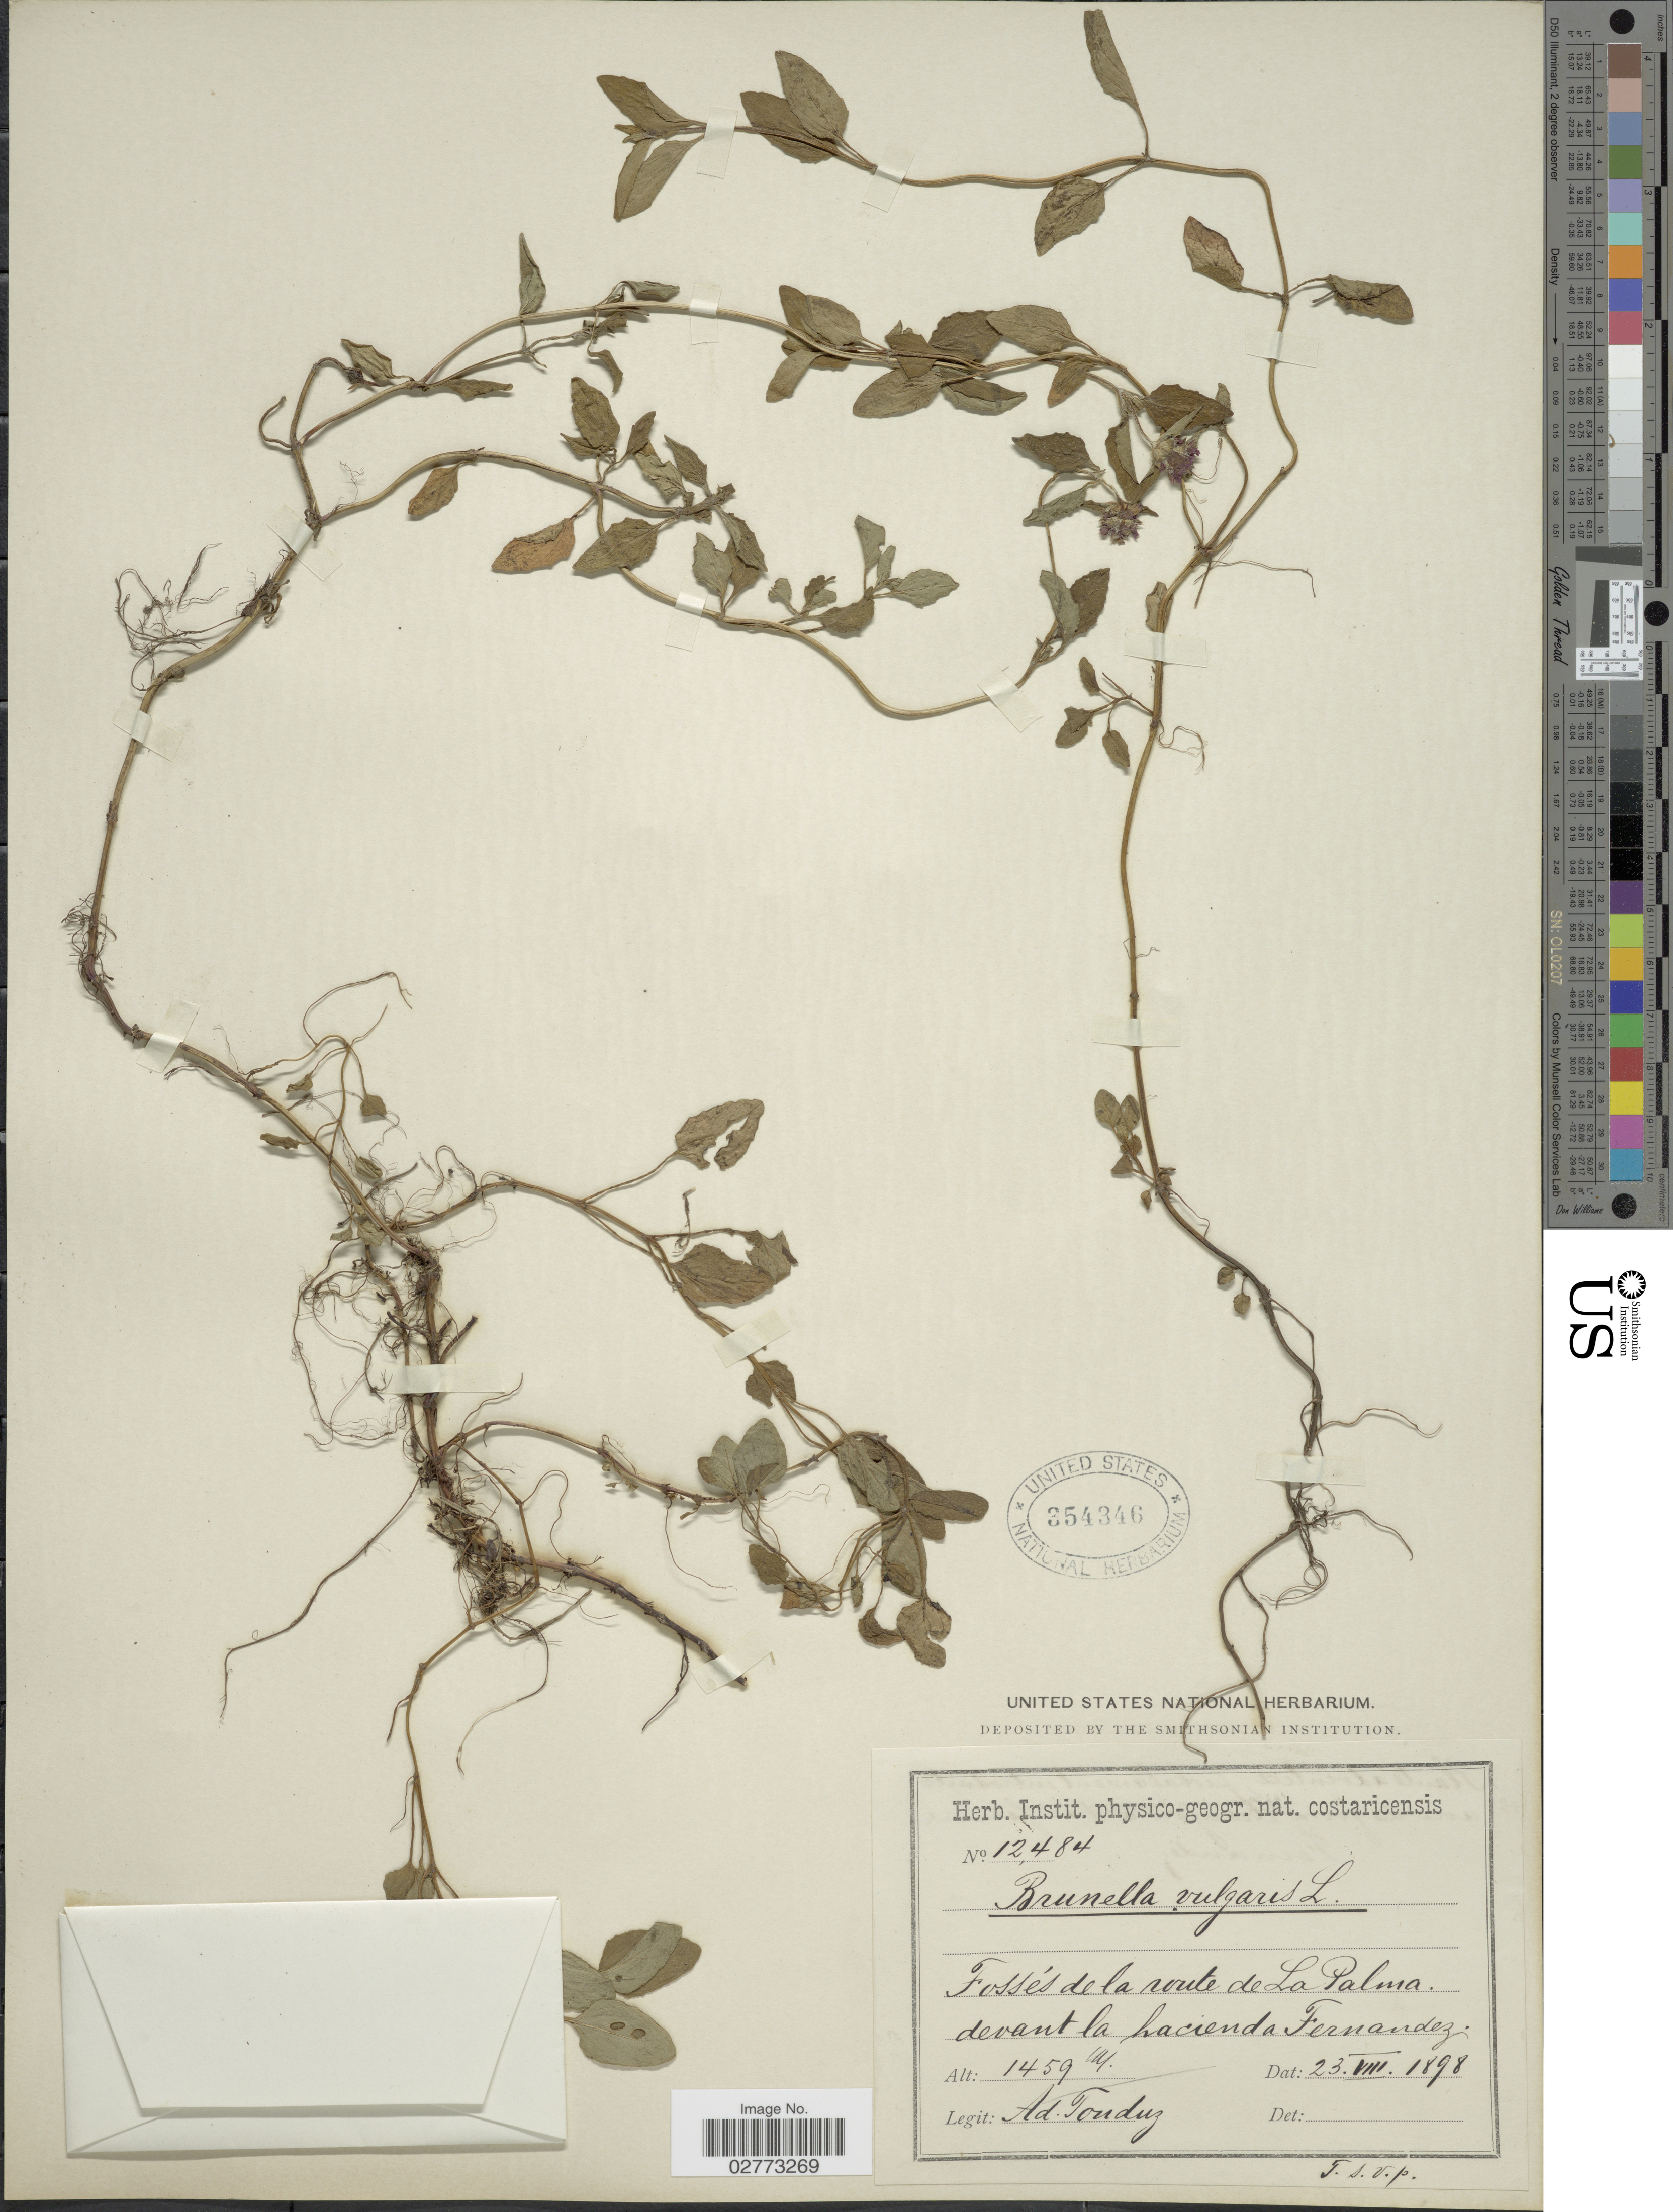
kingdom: Plantae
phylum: Tracheophyta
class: Magnoliopsida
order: Lamiales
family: Lamiaceae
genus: Prunella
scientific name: Prunella vulgaris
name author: L.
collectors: A. Tonduz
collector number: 12484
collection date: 1898-08-23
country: Costa Rica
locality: Fossés de la route de La Palma devant la hacienda Fernandez.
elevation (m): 1459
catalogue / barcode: US 354346